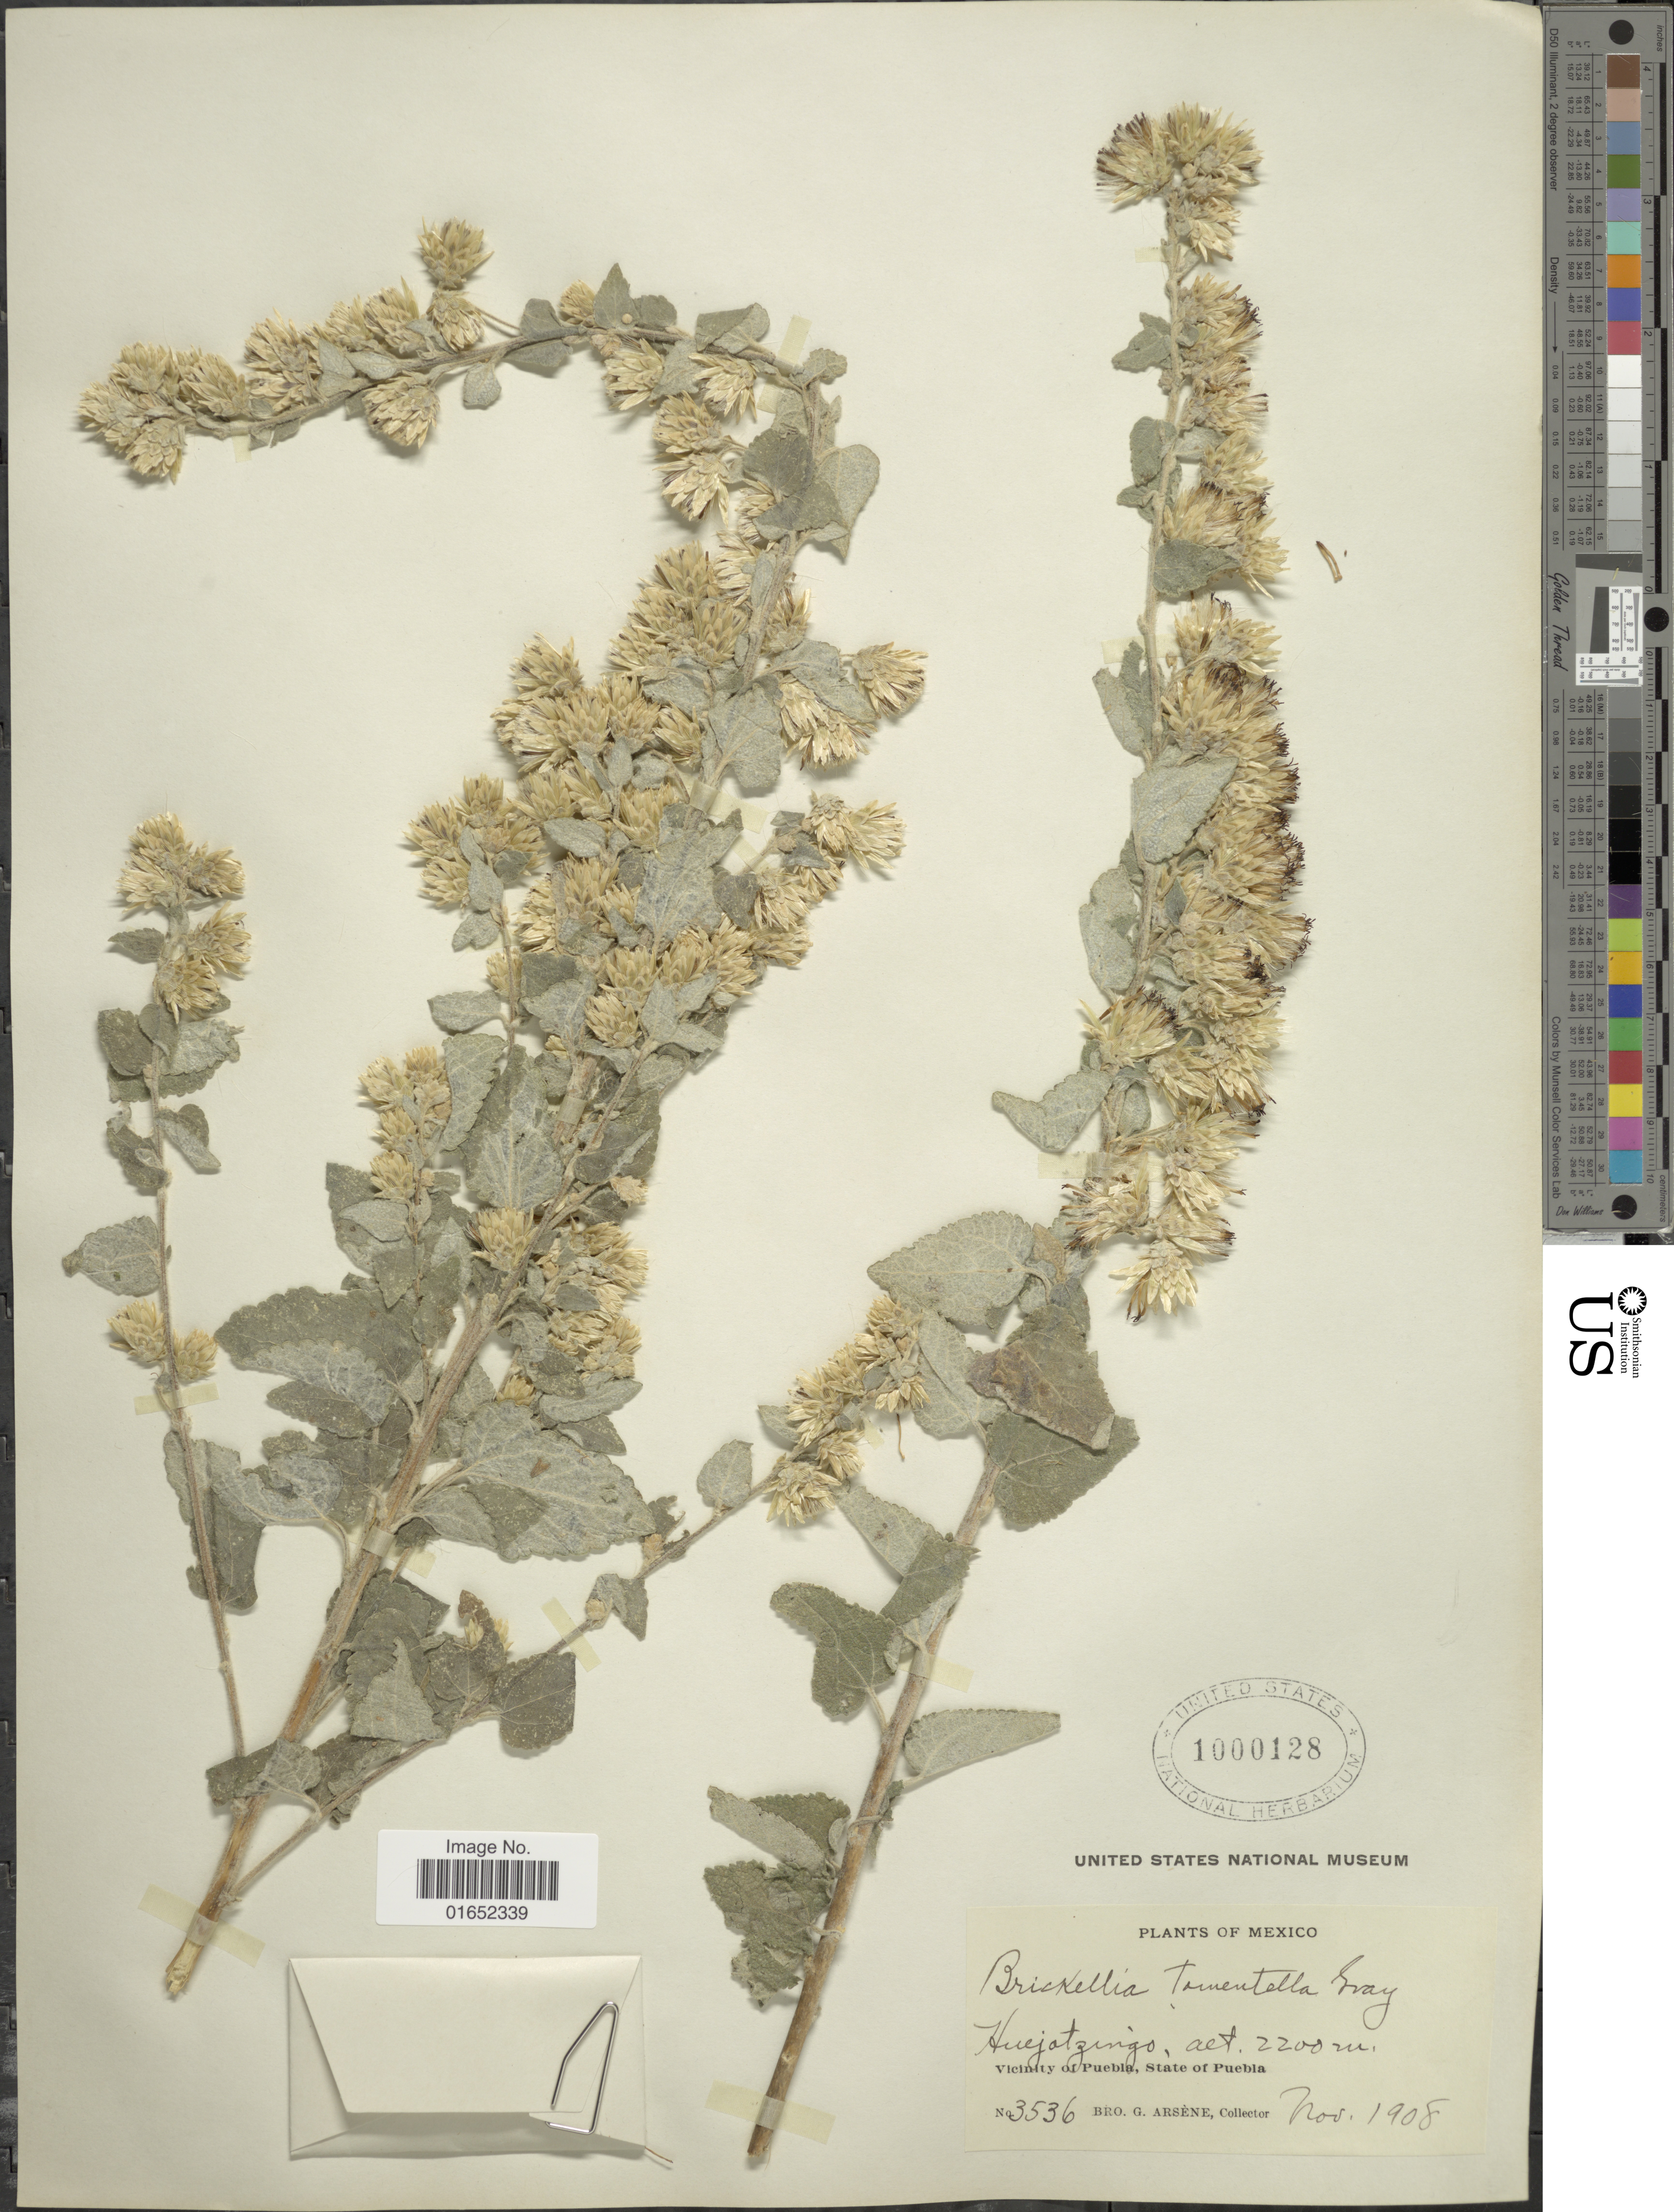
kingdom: Plantae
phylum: Tracheophyta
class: Magnoliopsida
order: Asterales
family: Asteraceae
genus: Brickellia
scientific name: Brickellia tomentella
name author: A. Gray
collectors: Bro. G. Arsène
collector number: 3536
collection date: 1908-11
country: Mexico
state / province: Puebla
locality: Huejotzingo, Vicinity of Puebla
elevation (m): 2200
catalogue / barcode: US 1000128